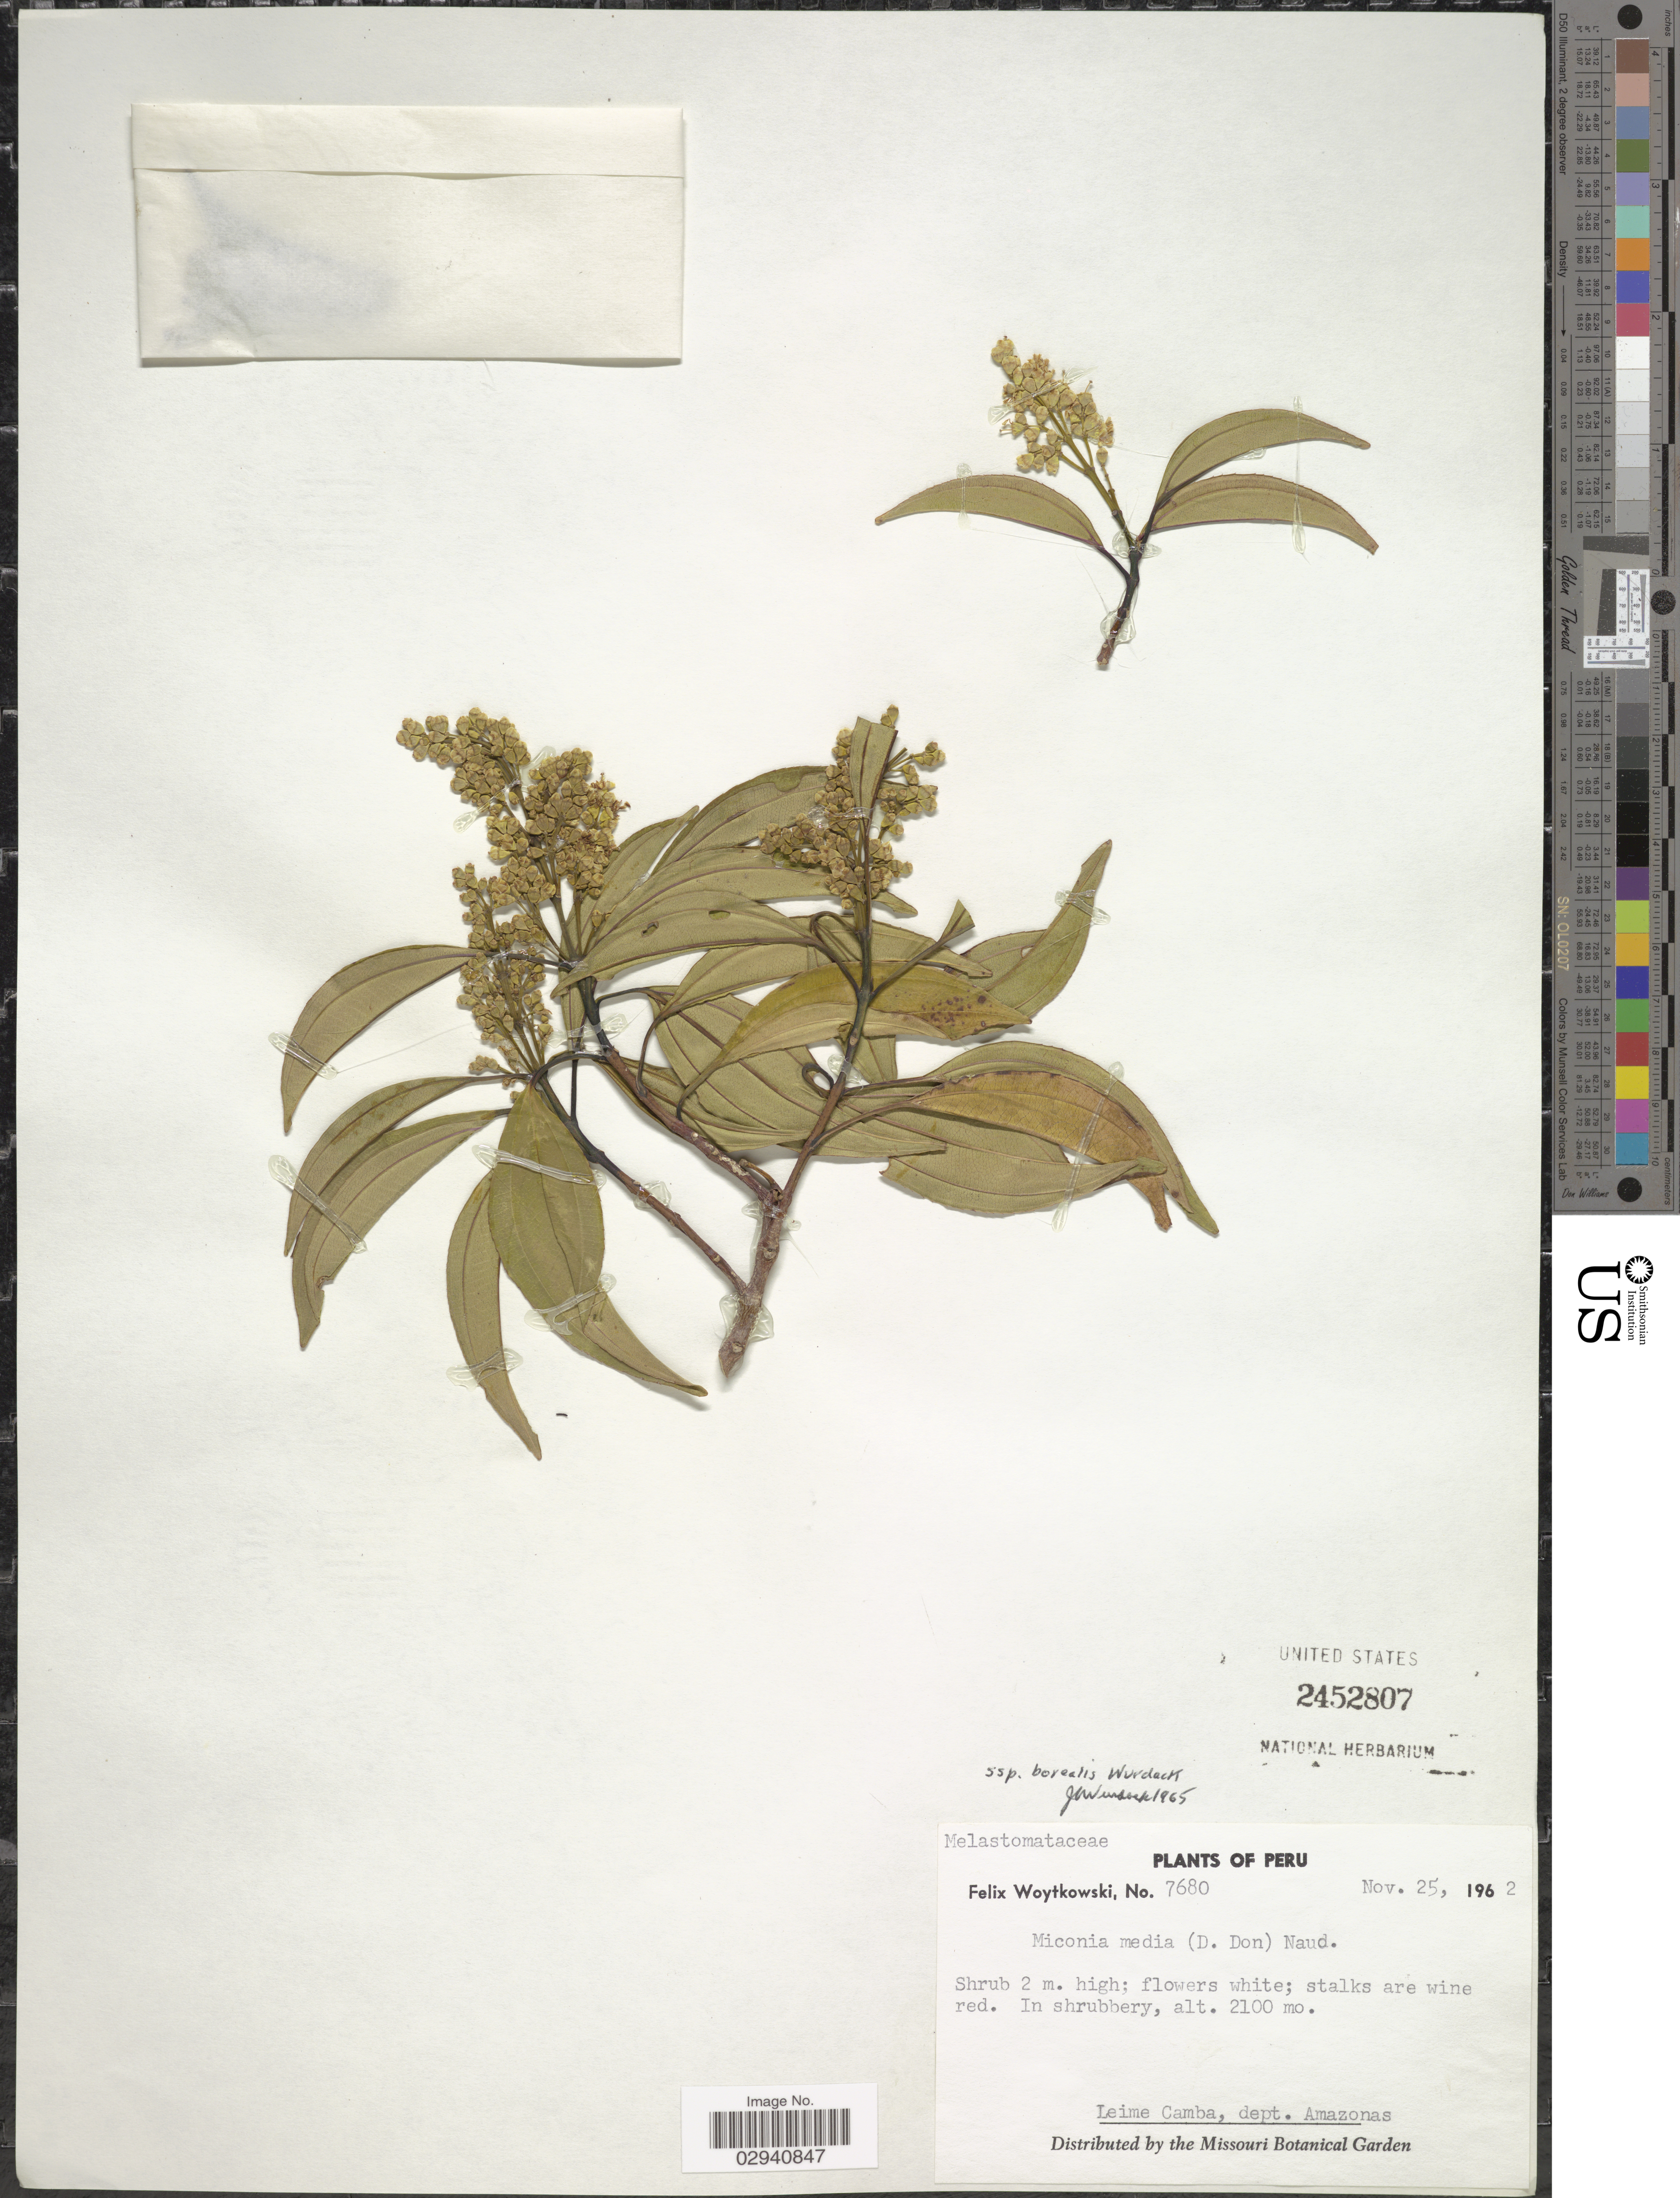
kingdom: Plantae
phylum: Tracheophyta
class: Magnoliopsida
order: Myrtales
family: Melastomataceae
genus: Miconia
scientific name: Miconia media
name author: (D. Don) Naudin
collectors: F. Woytkowski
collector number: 7680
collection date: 1962-11-25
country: Peru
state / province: Amazonas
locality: Leime Camba, dept. Amazonas.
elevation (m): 2100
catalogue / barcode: US 2452807